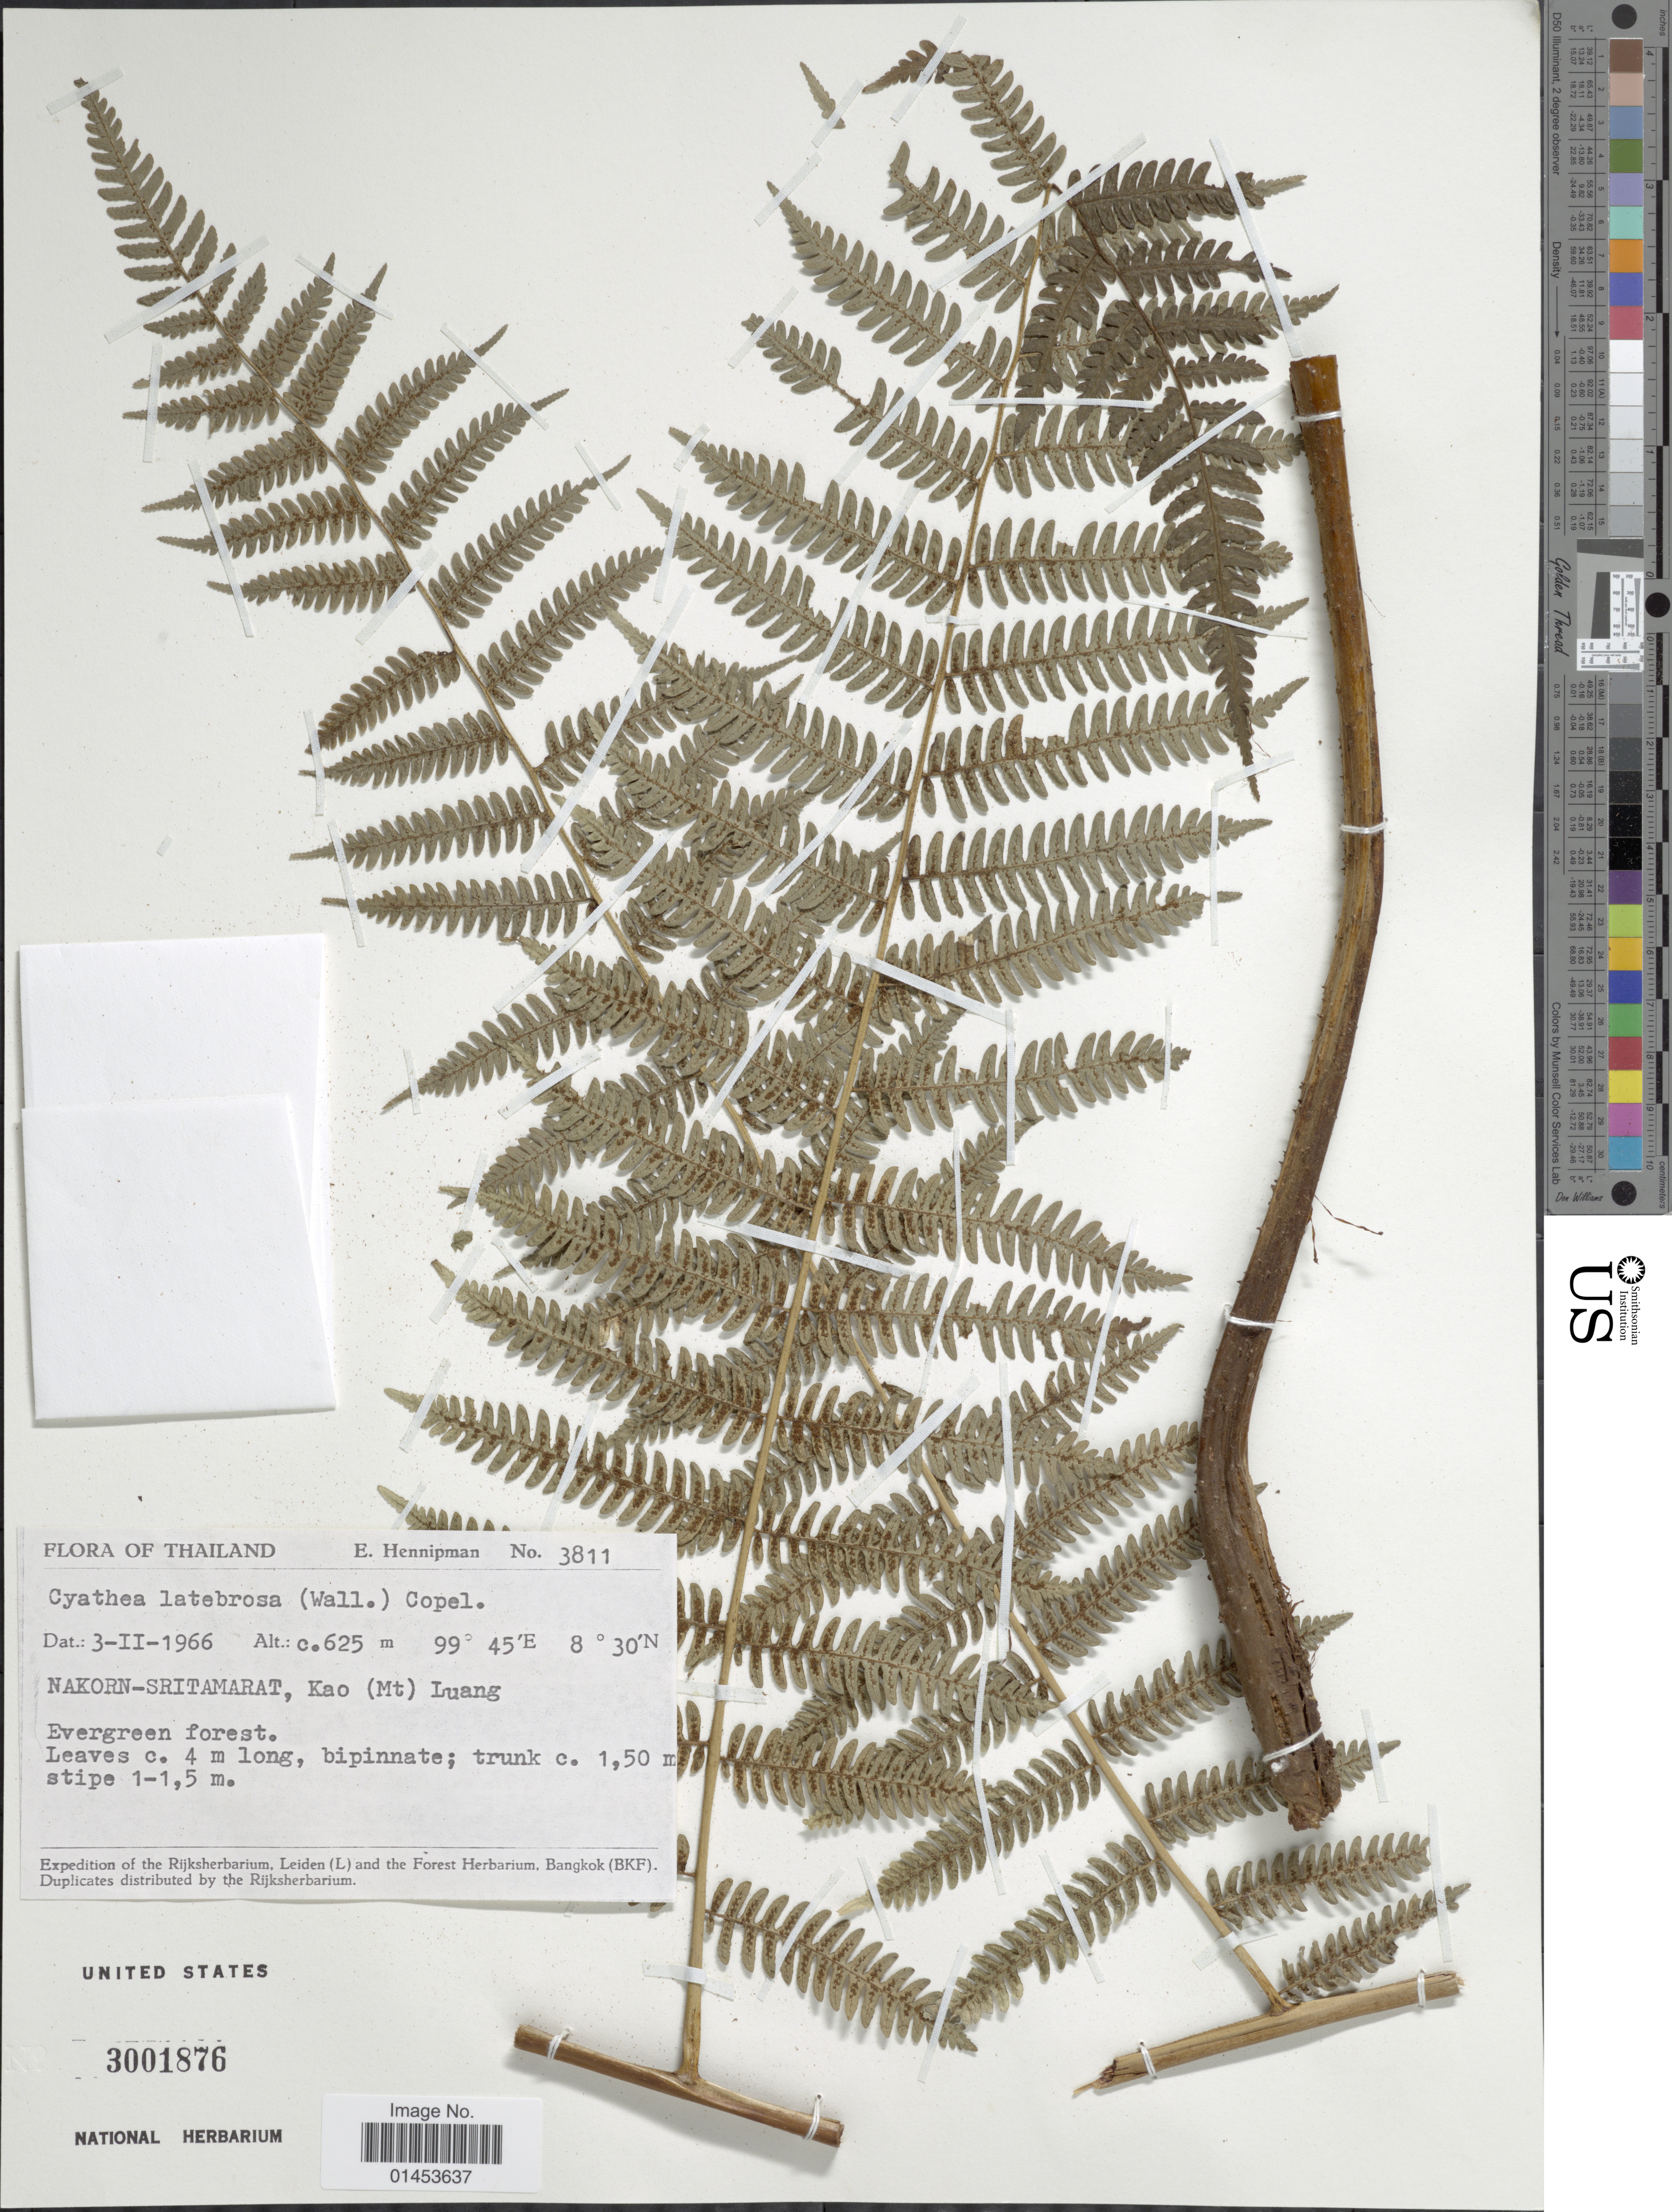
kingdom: Plantae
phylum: Tracheophyta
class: Polypodiopsida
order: Cyatheales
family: Cyatheaceae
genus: Cyathea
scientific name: Cyathea latebrosa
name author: (Wall. ex Hook.) Copel.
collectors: E. Hennipman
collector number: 3811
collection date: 1966-02-03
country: Thailand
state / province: Nakhon Si Thammarat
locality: Nakorn-Sritamarat, Kao(Mt) Luang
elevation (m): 625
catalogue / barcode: US 3001876